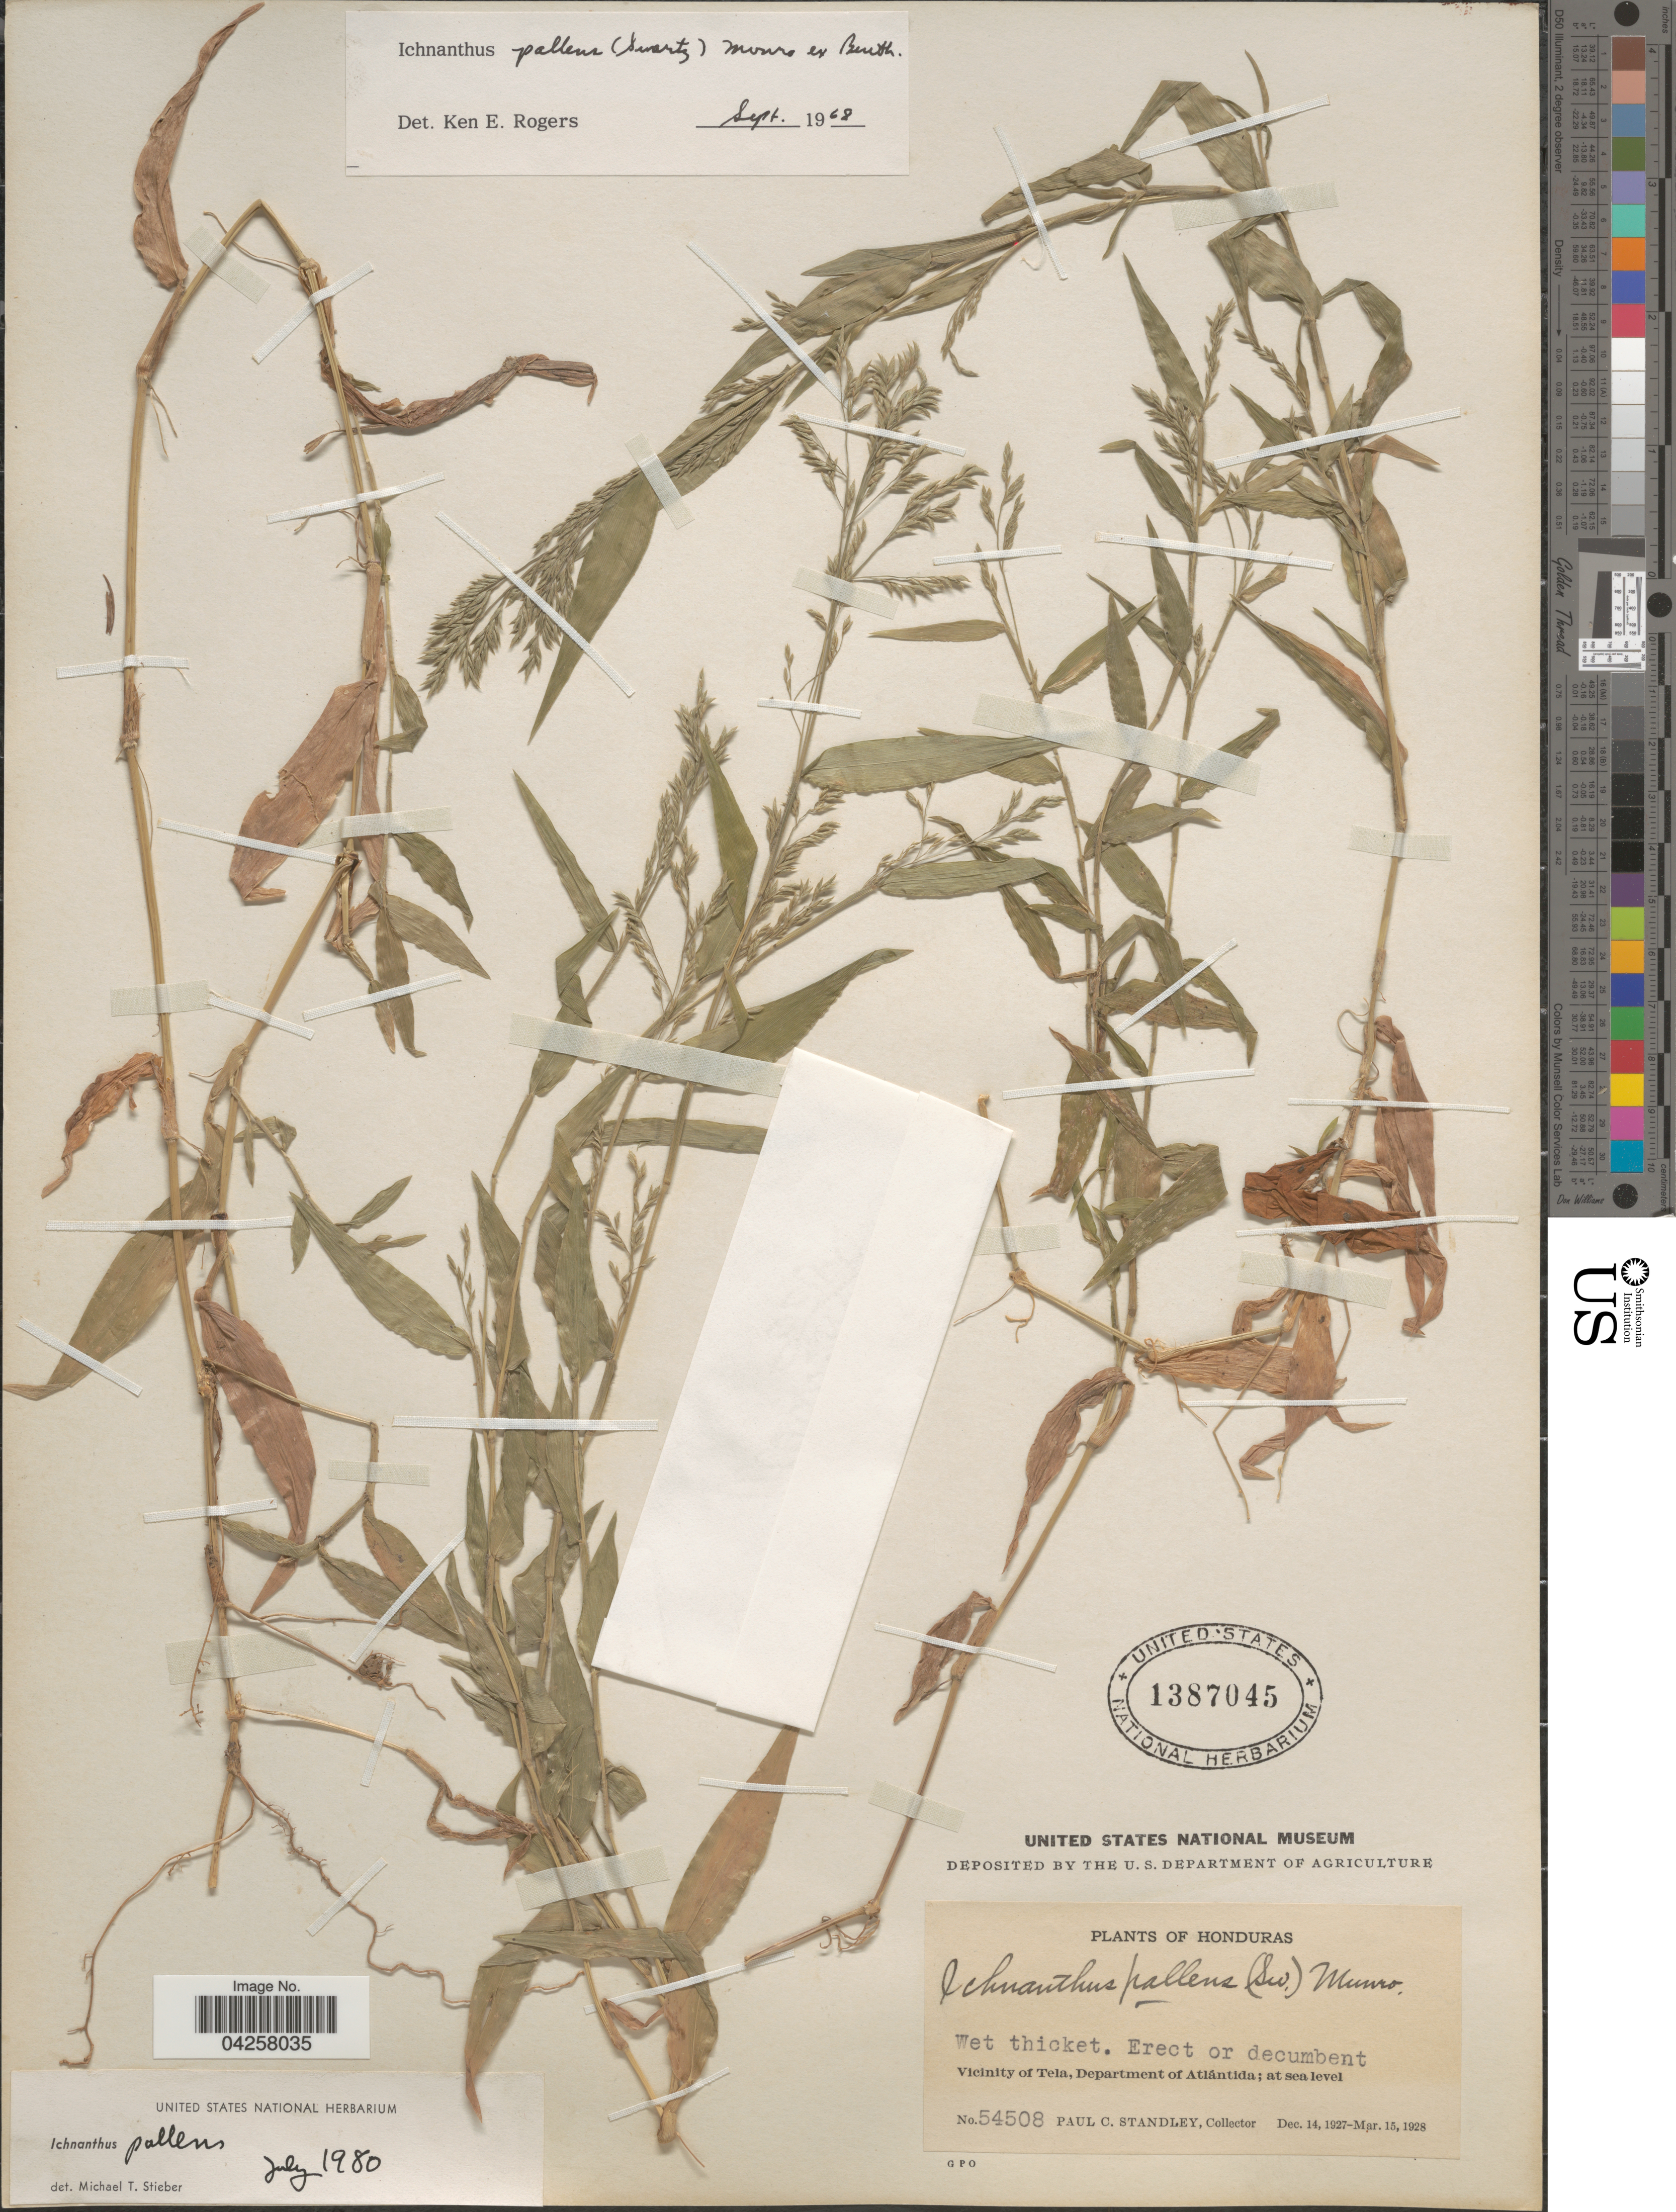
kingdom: Plantae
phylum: Tracheophyta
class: Liliopsida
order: Poales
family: Poaceae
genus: Ichnanthus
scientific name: Ichnanthus pallens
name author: (Sw.) Munro ex Benth.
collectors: P. C. Standley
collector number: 54508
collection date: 1927-12-14/1928-03-15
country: Honduras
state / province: Atlantida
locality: Vicinity of Tela, Department of Atlátida.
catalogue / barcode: US 1387045